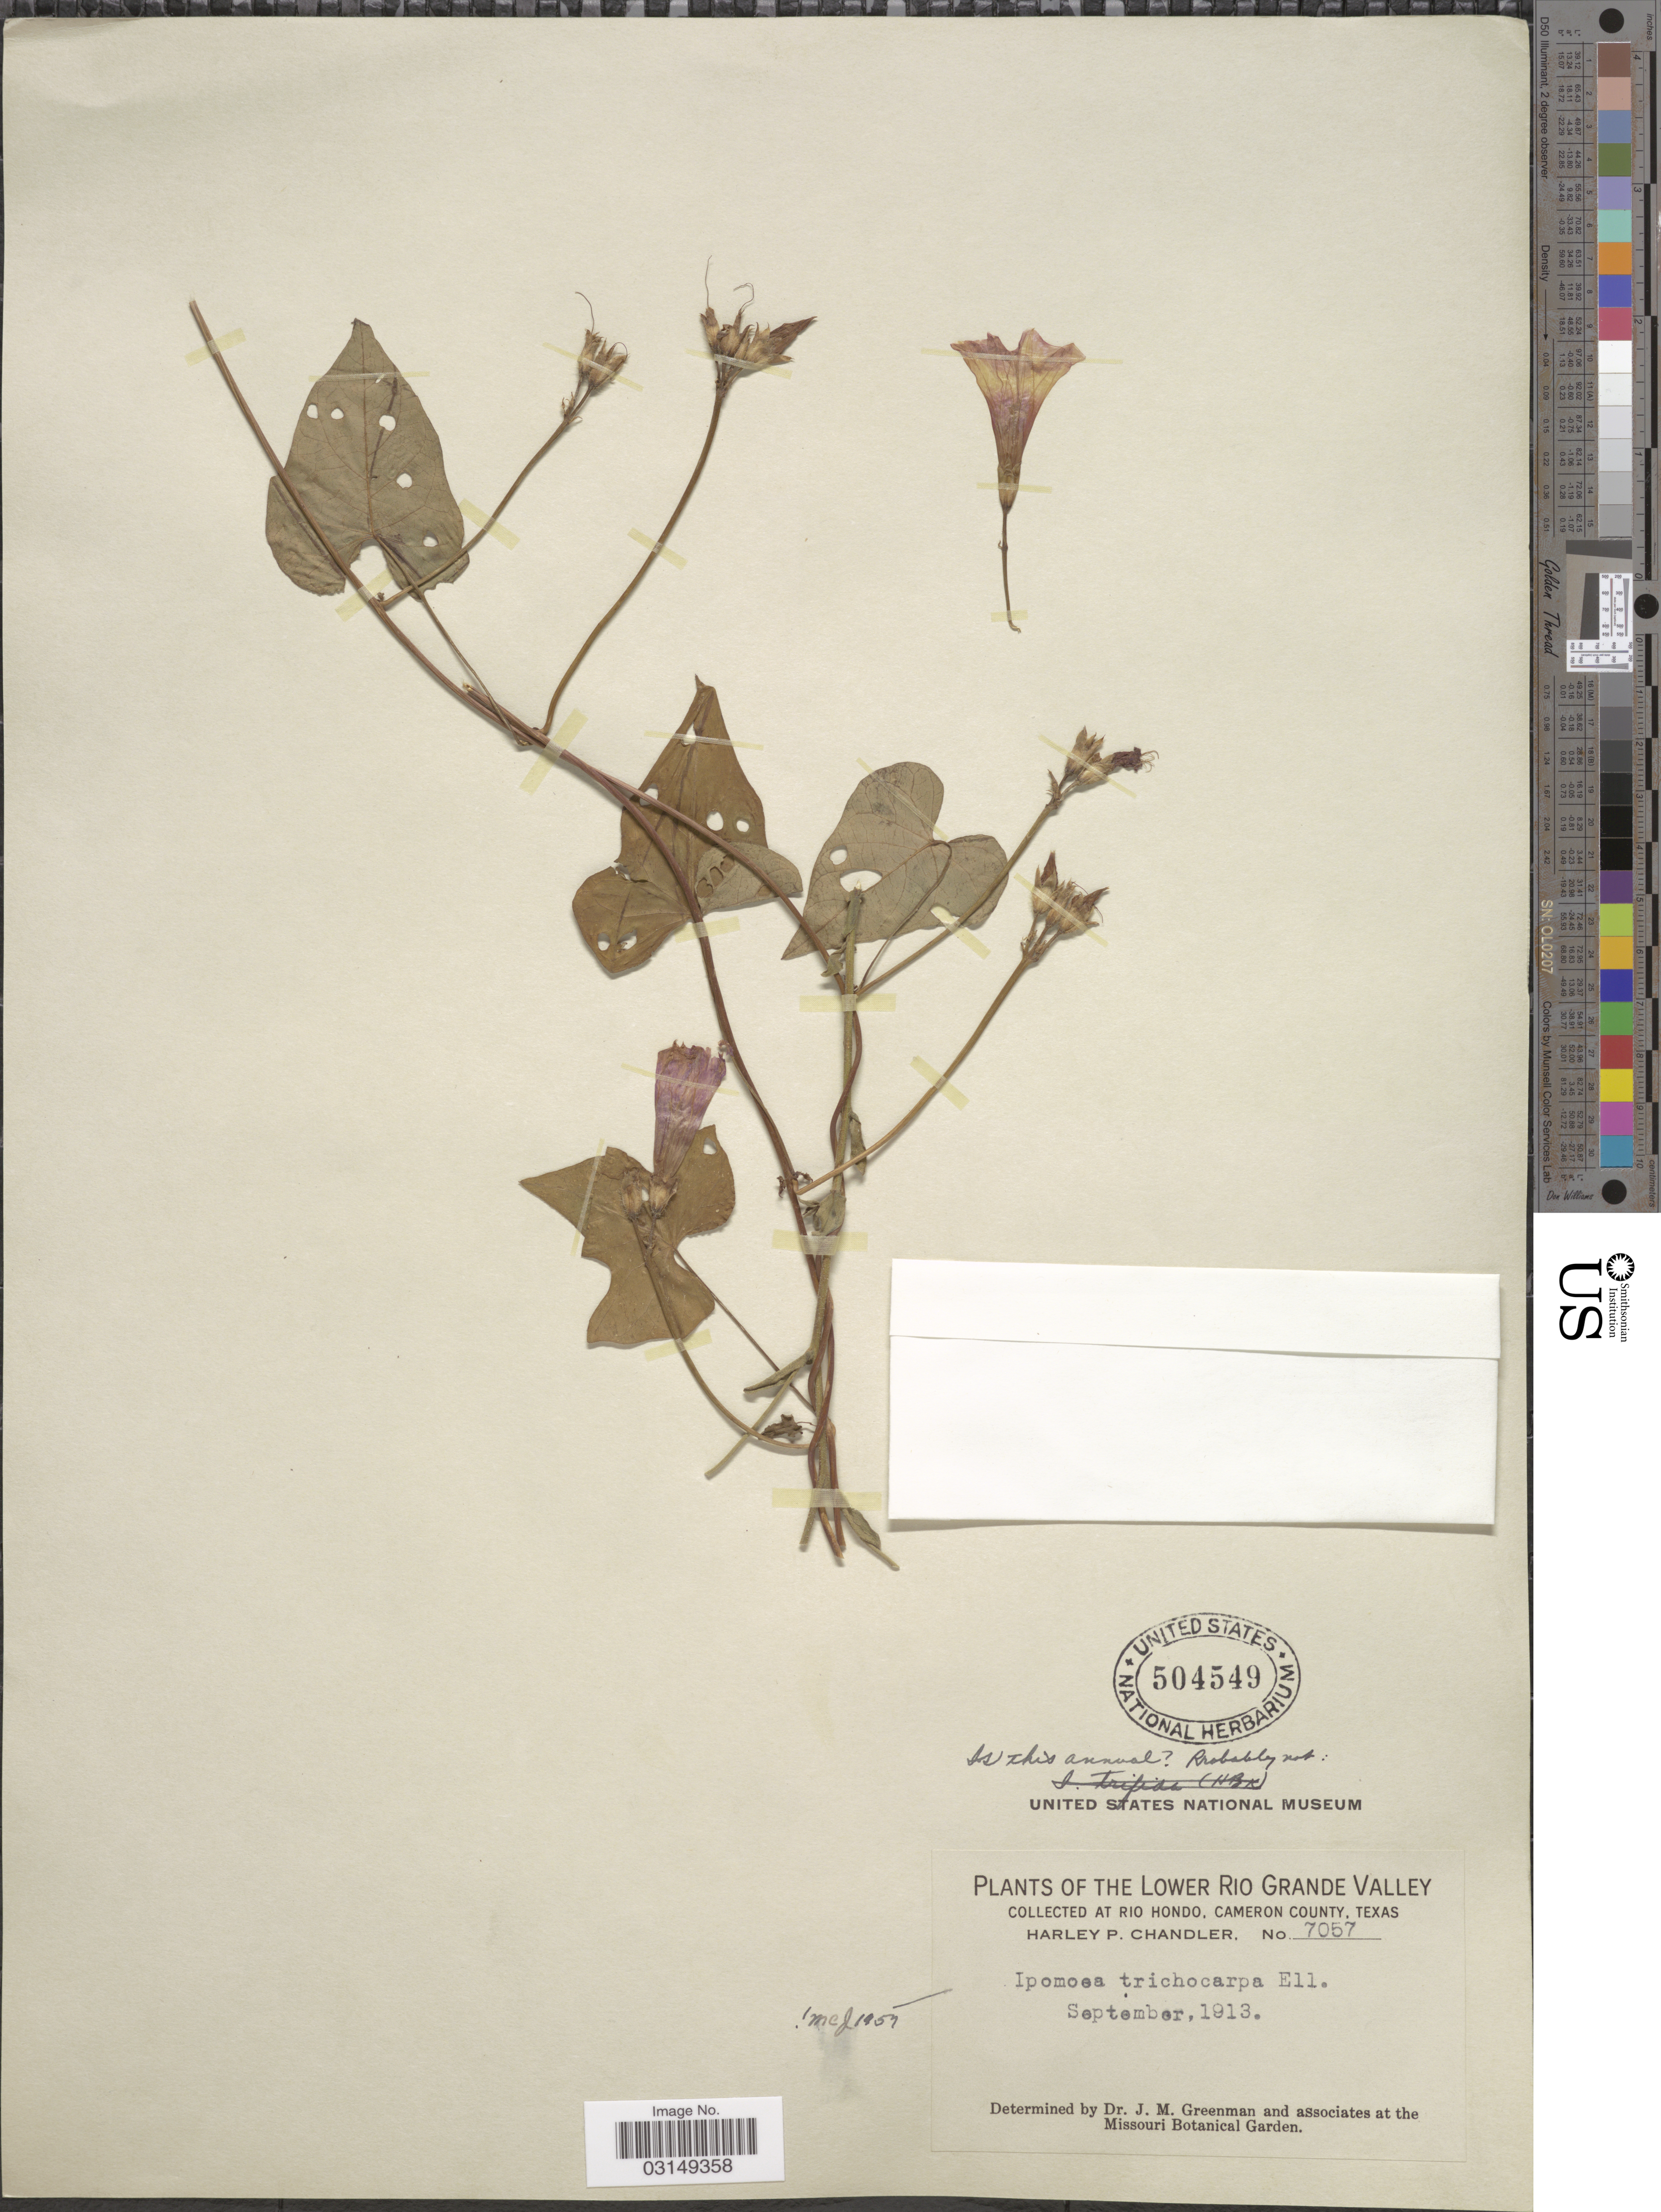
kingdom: Plantae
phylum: Tracheophyta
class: Magnoliopsida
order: Solanales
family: Convolvulaceae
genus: Ipomoea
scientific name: Ipomoea trichocarpa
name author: Elliott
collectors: H. Chandler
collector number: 7057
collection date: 1913-09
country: United States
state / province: Texas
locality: The Lower Rio Grande Valley. Rio Hondo, Cameron County.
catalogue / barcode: US 504549